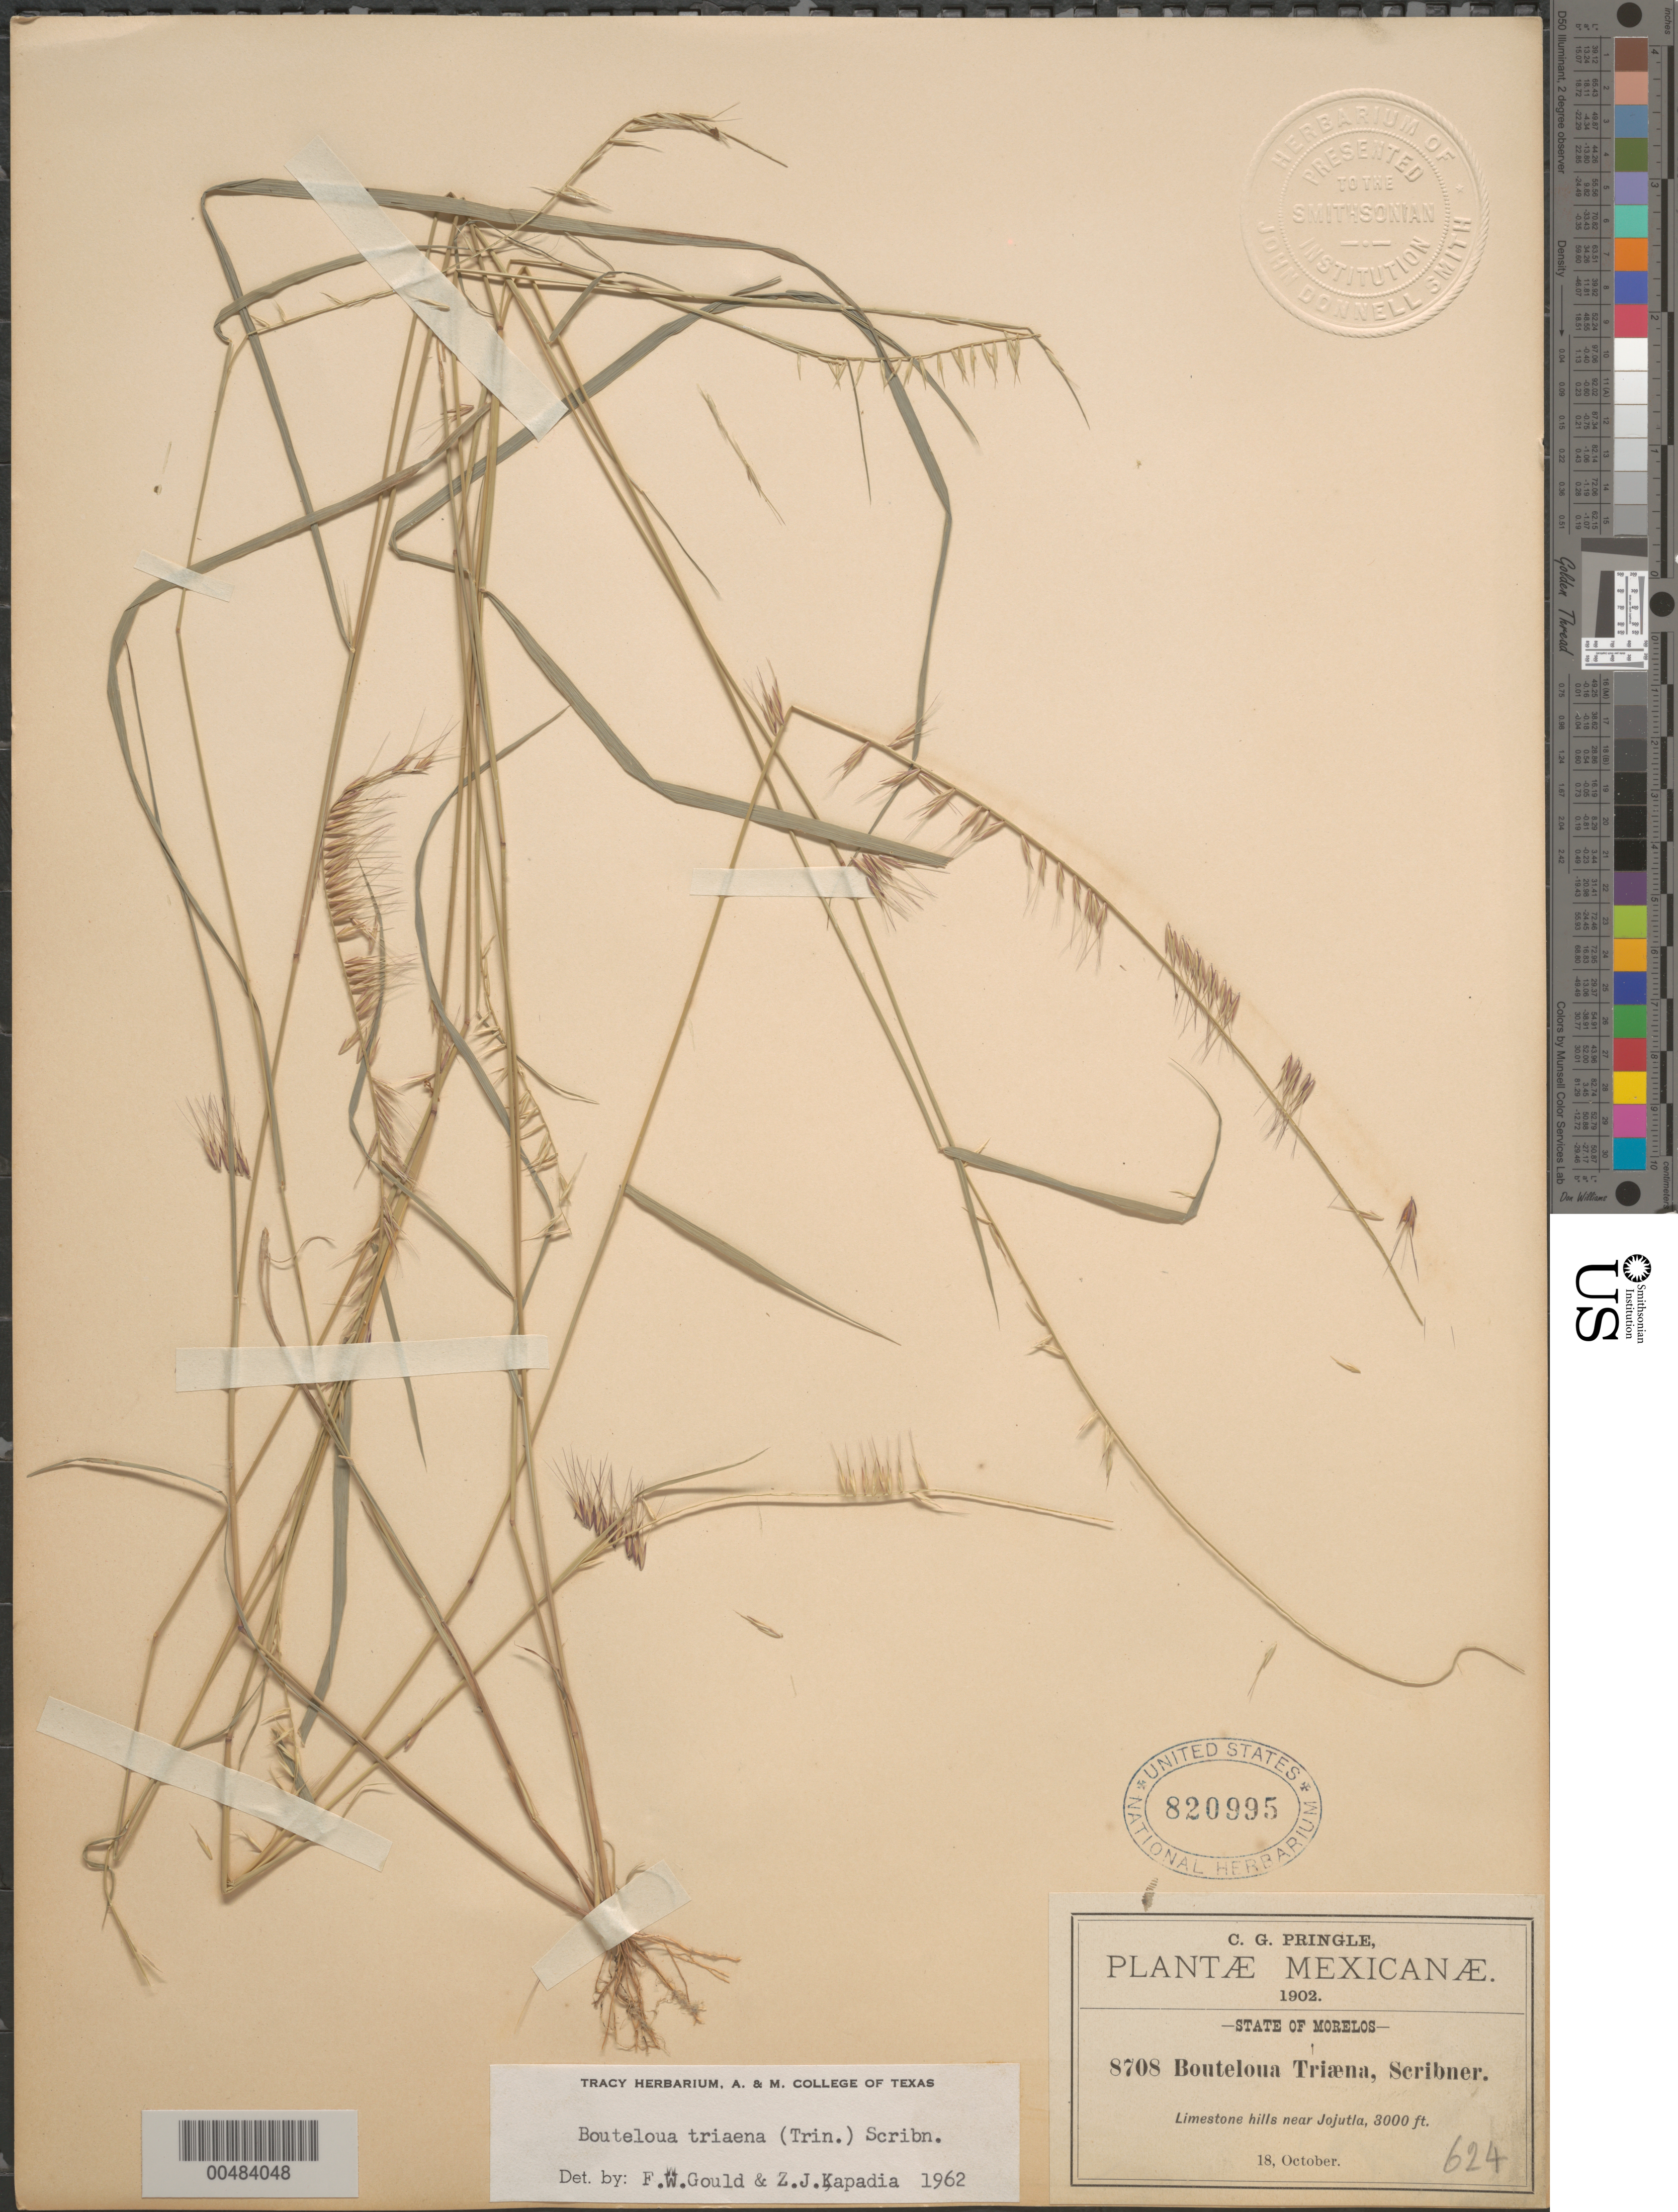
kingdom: Plantae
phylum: Tracheophyta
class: Liliopsida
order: Poales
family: Poaceae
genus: Bouteloua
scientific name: Bouteloua triaena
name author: (Trin. ex Spreng.) Scribn.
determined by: Gould, F. W.; Kapadia, Zarir J.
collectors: C. G. Pringle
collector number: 8708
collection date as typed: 18 Oct 1902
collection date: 1902-10-18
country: Mexico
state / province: Morelos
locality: Near Jojutla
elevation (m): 914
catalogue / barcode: US 820995